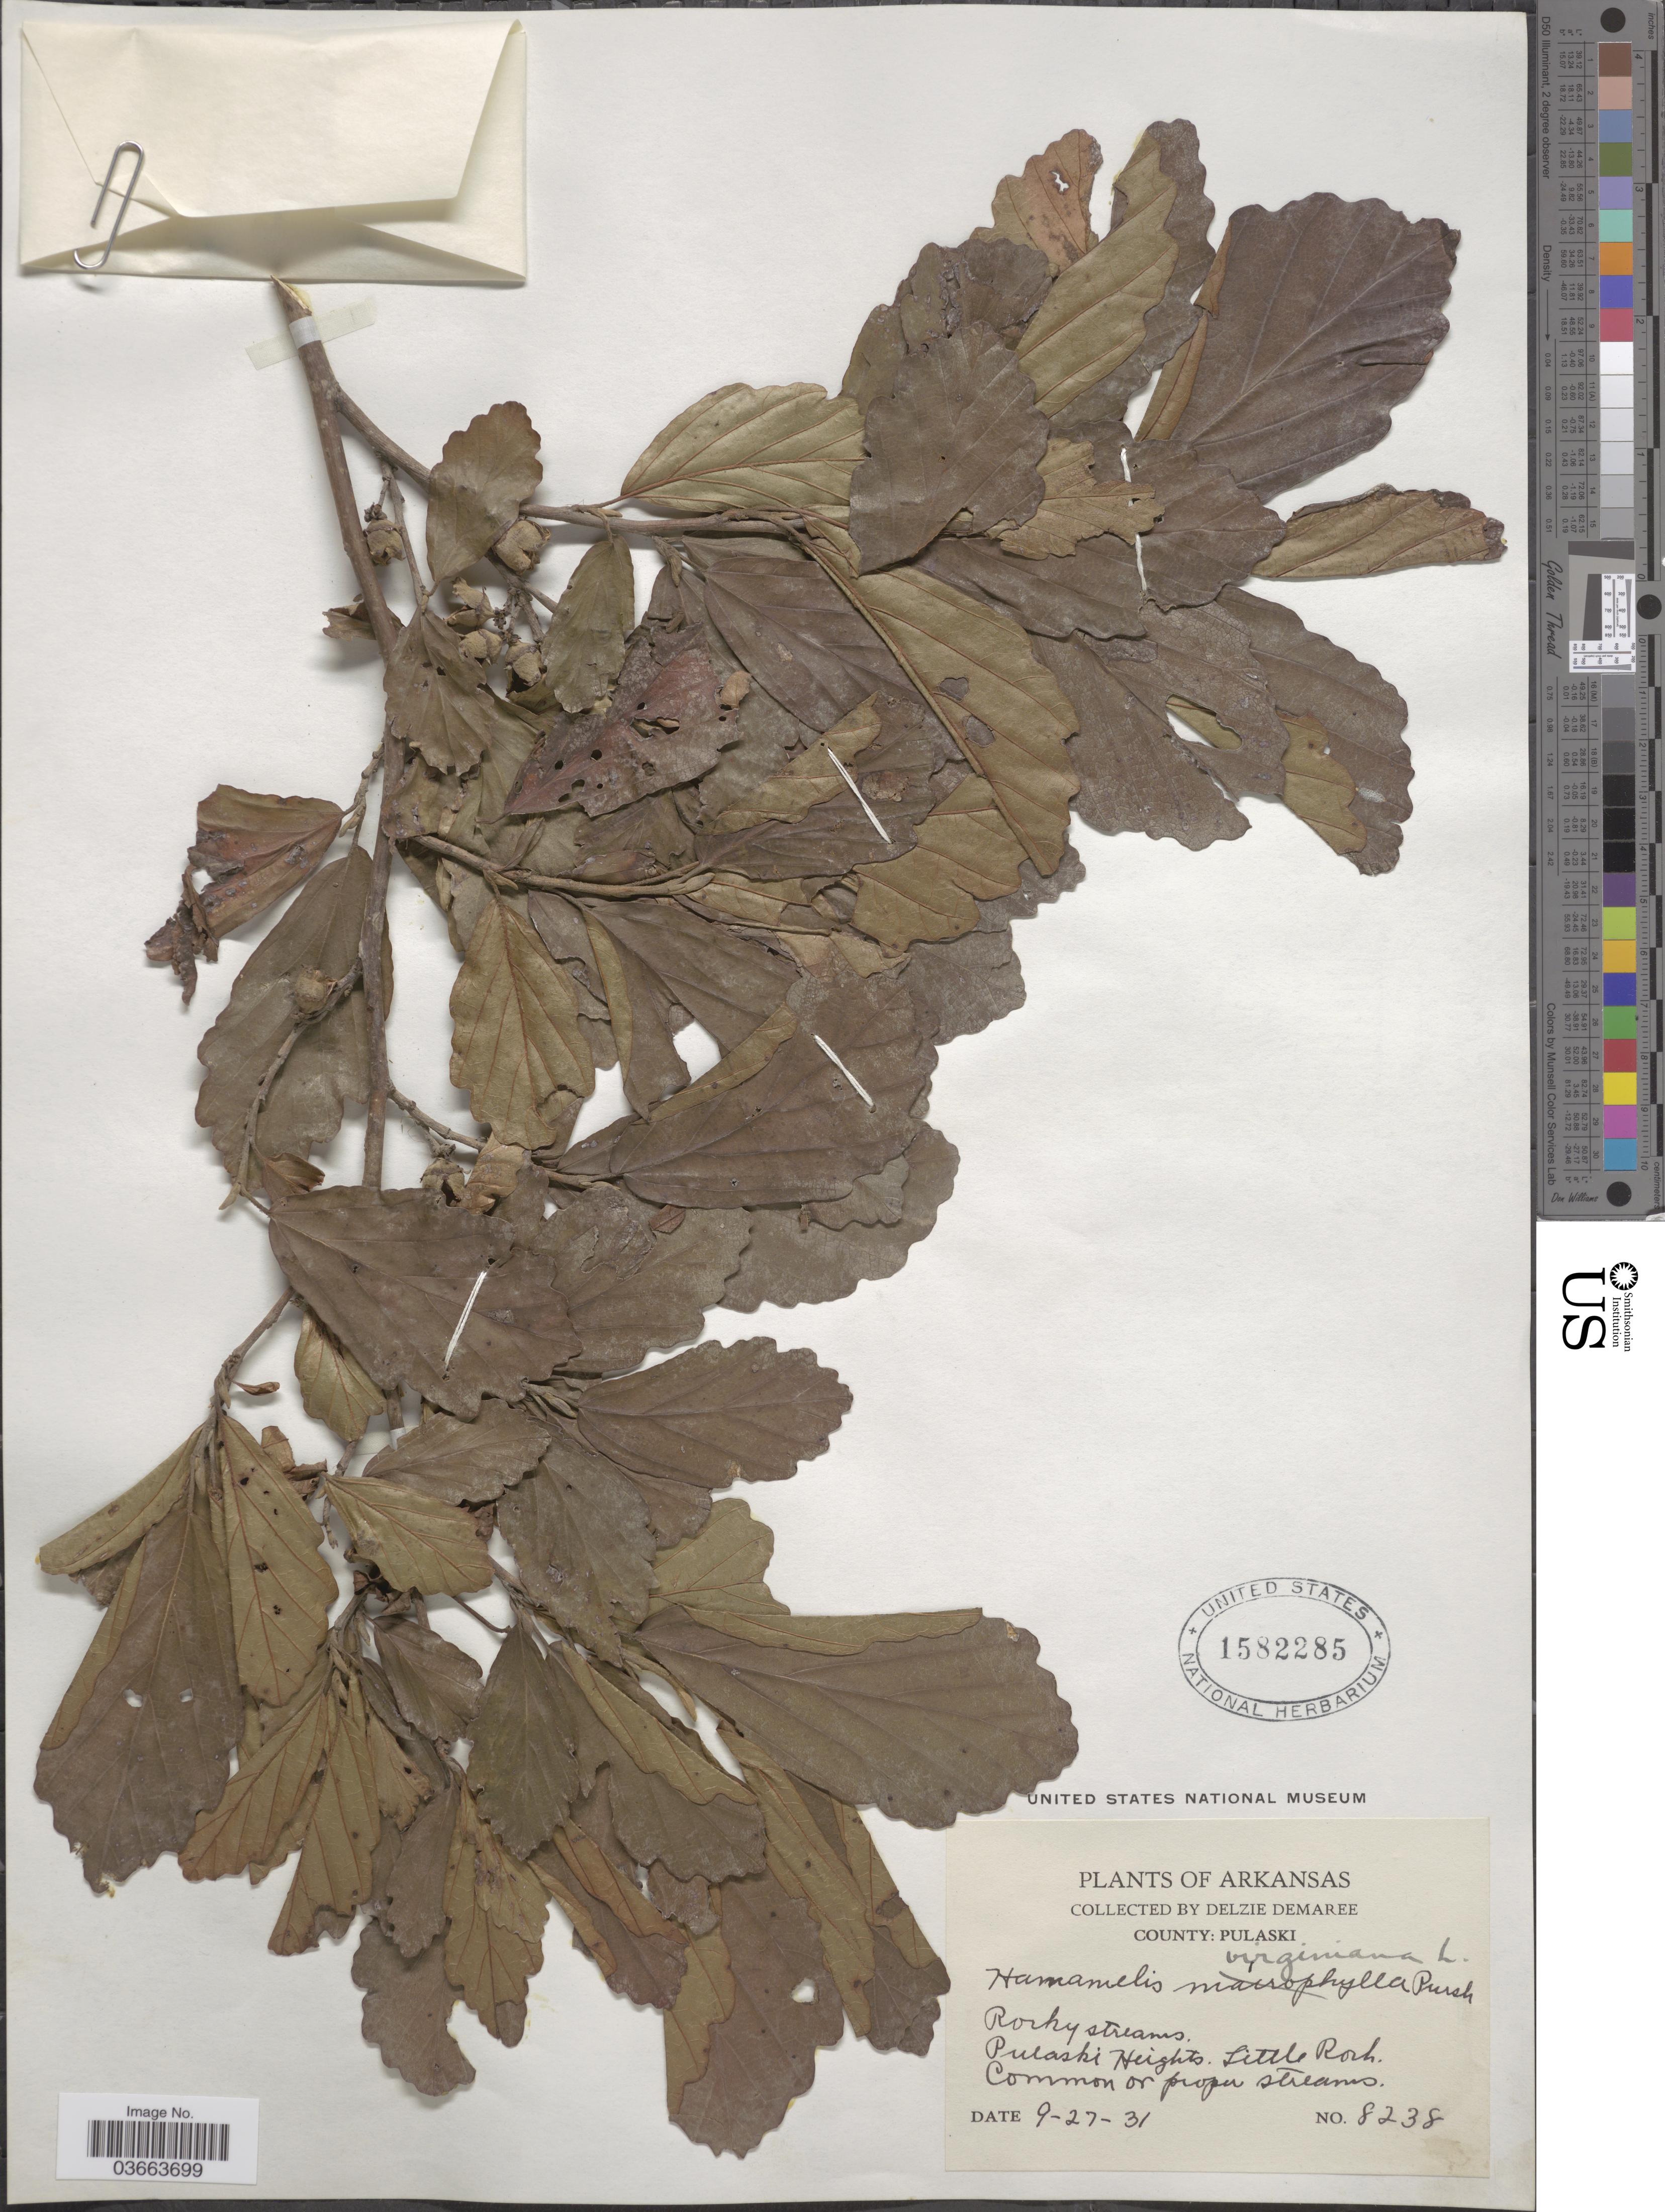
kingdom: Plantae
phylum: Tracheophyta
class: Magnoliopsida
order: Saxifragales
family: Hamamelidaceae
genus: Hamamelis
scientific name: Hamamelis vernalis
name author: Sarg.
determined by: Meyer, F. G.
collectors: D. Demaree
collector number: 8238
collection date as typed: Transcribed d/m/y: 27/9/31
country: United States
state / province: Arkansas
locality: County: Pulaski. Pulaski Heights. Little Rock.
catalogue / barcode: US 1582285